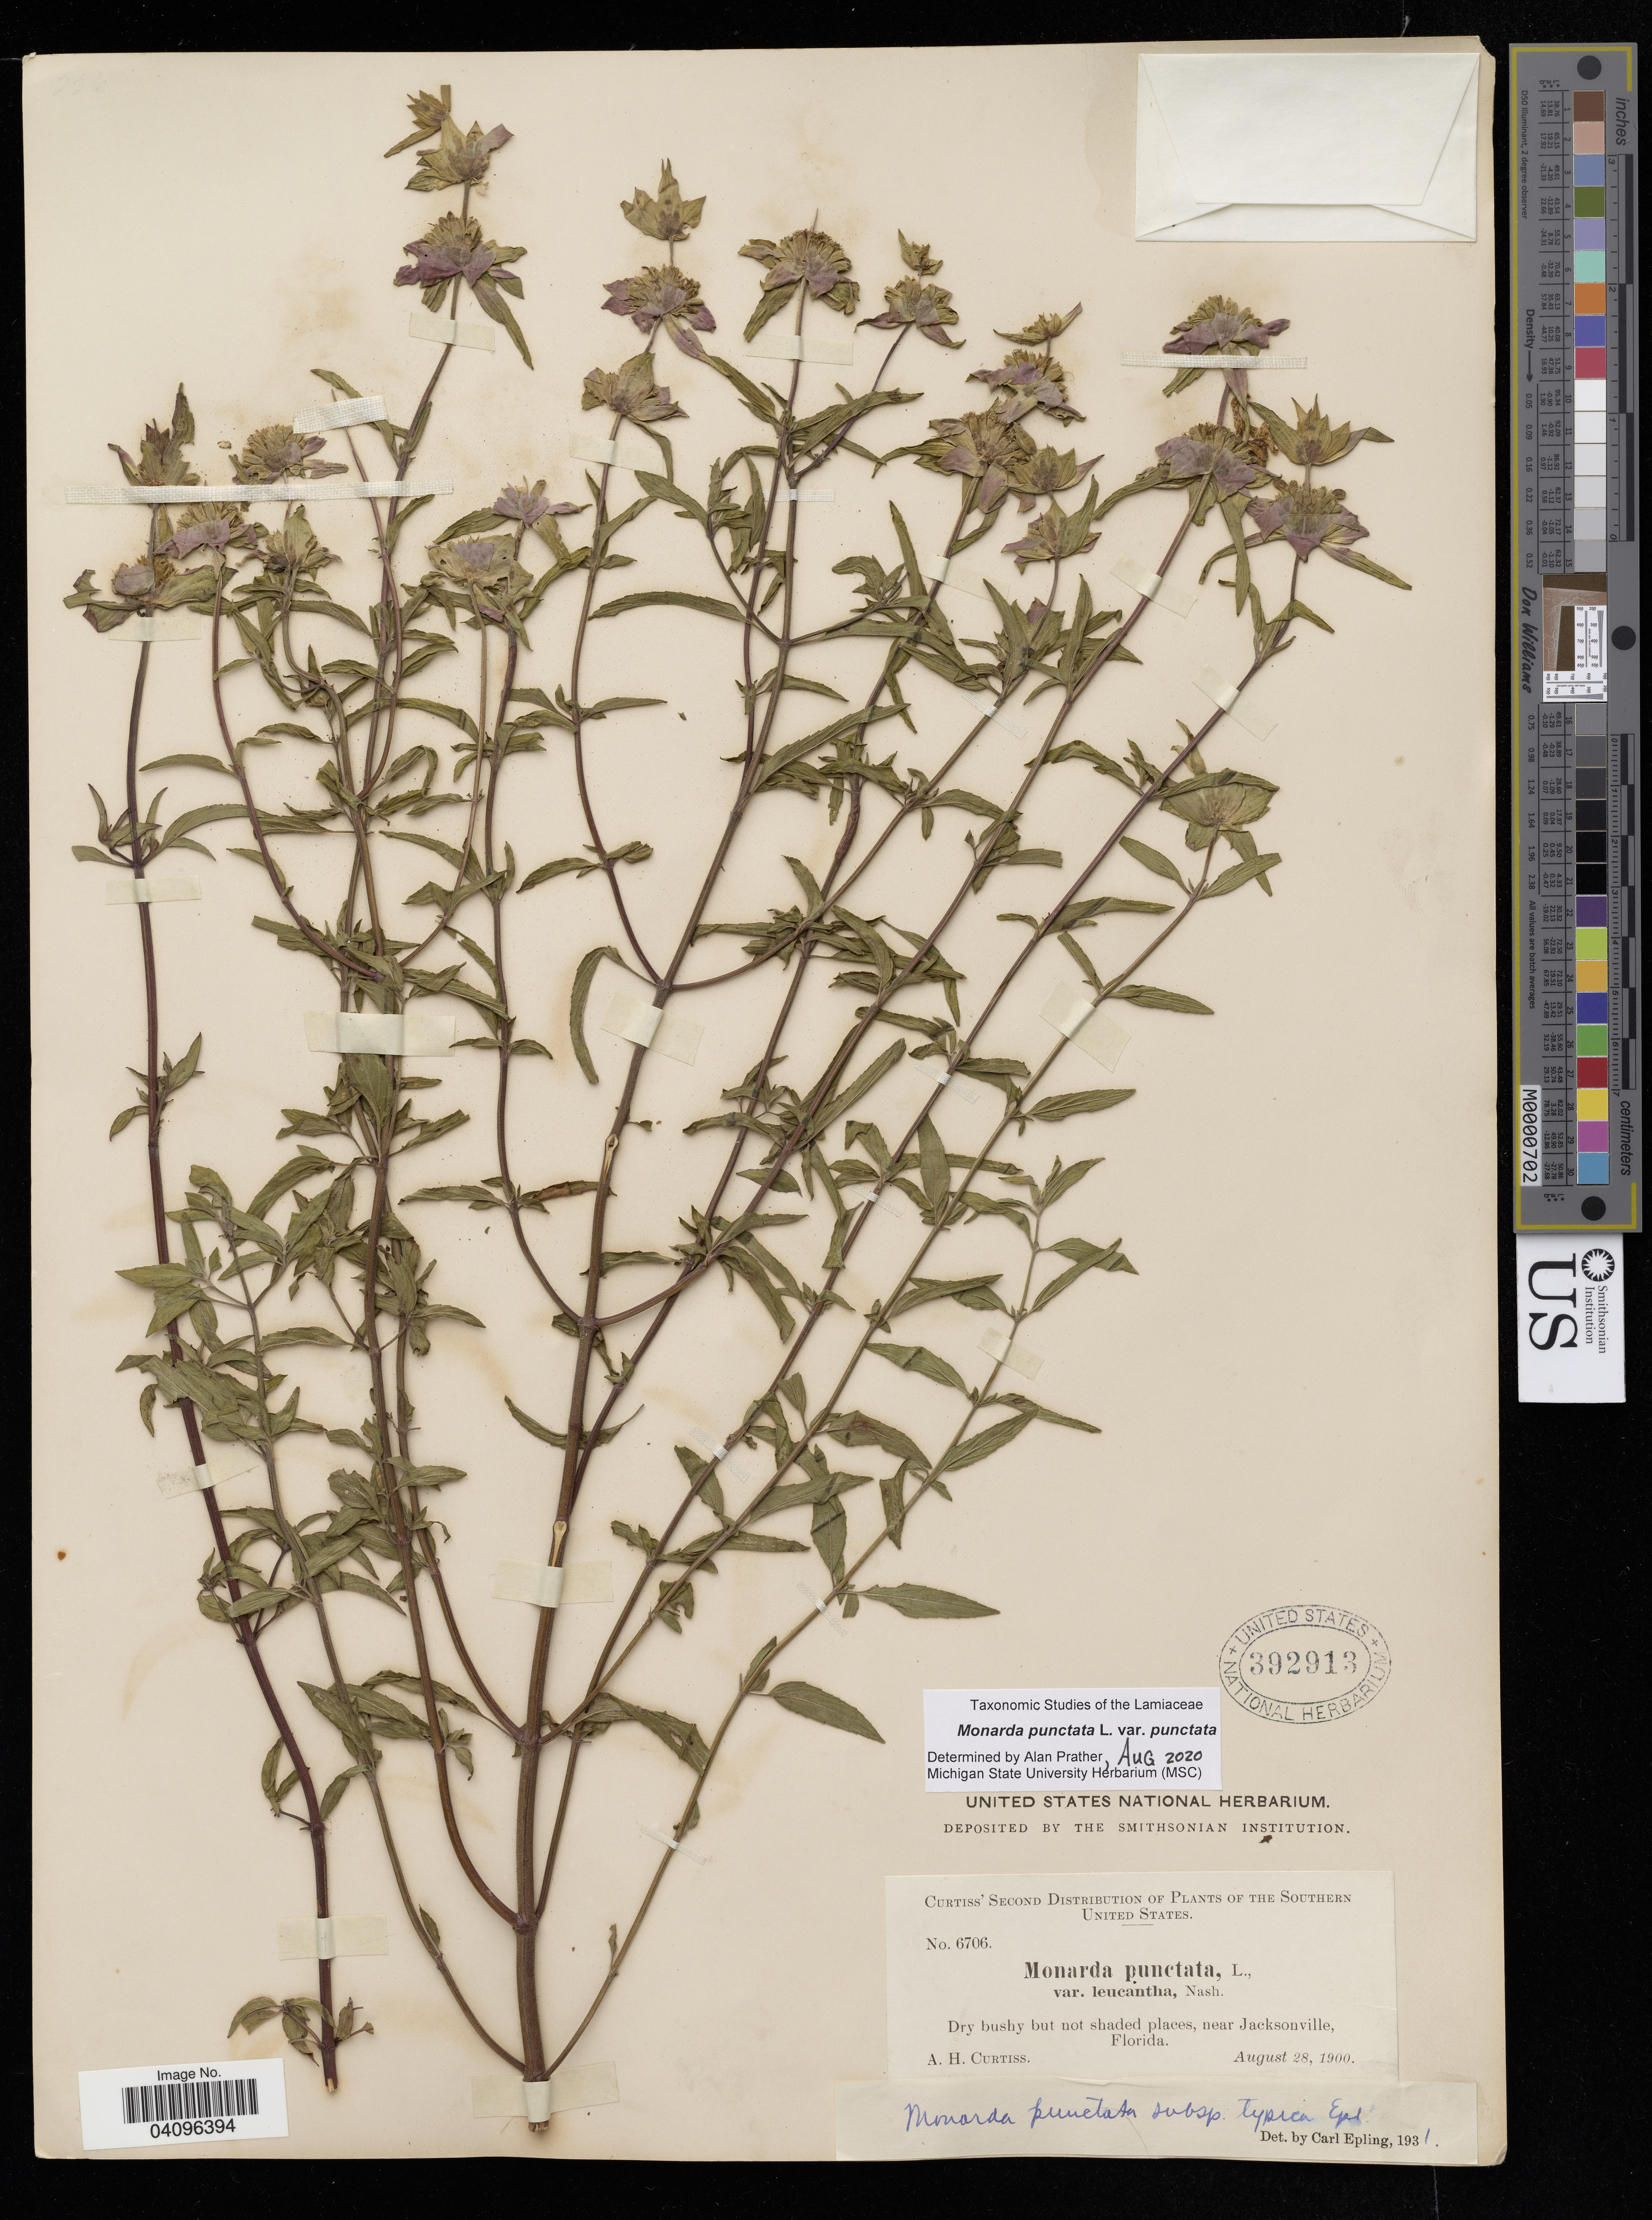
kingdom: Plantae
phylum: Tracheophyta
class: Magnoliopsida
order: Lamiales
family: Lamiaceae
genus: Monarda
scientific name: Monarda punctata var. punctata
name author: L.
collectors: A. H. Curtiss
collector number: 6706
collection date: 1900-08-28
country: United States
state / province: Florida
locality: Dry bushy but not shaded places, near Jacksonville.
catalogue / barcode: US 392913